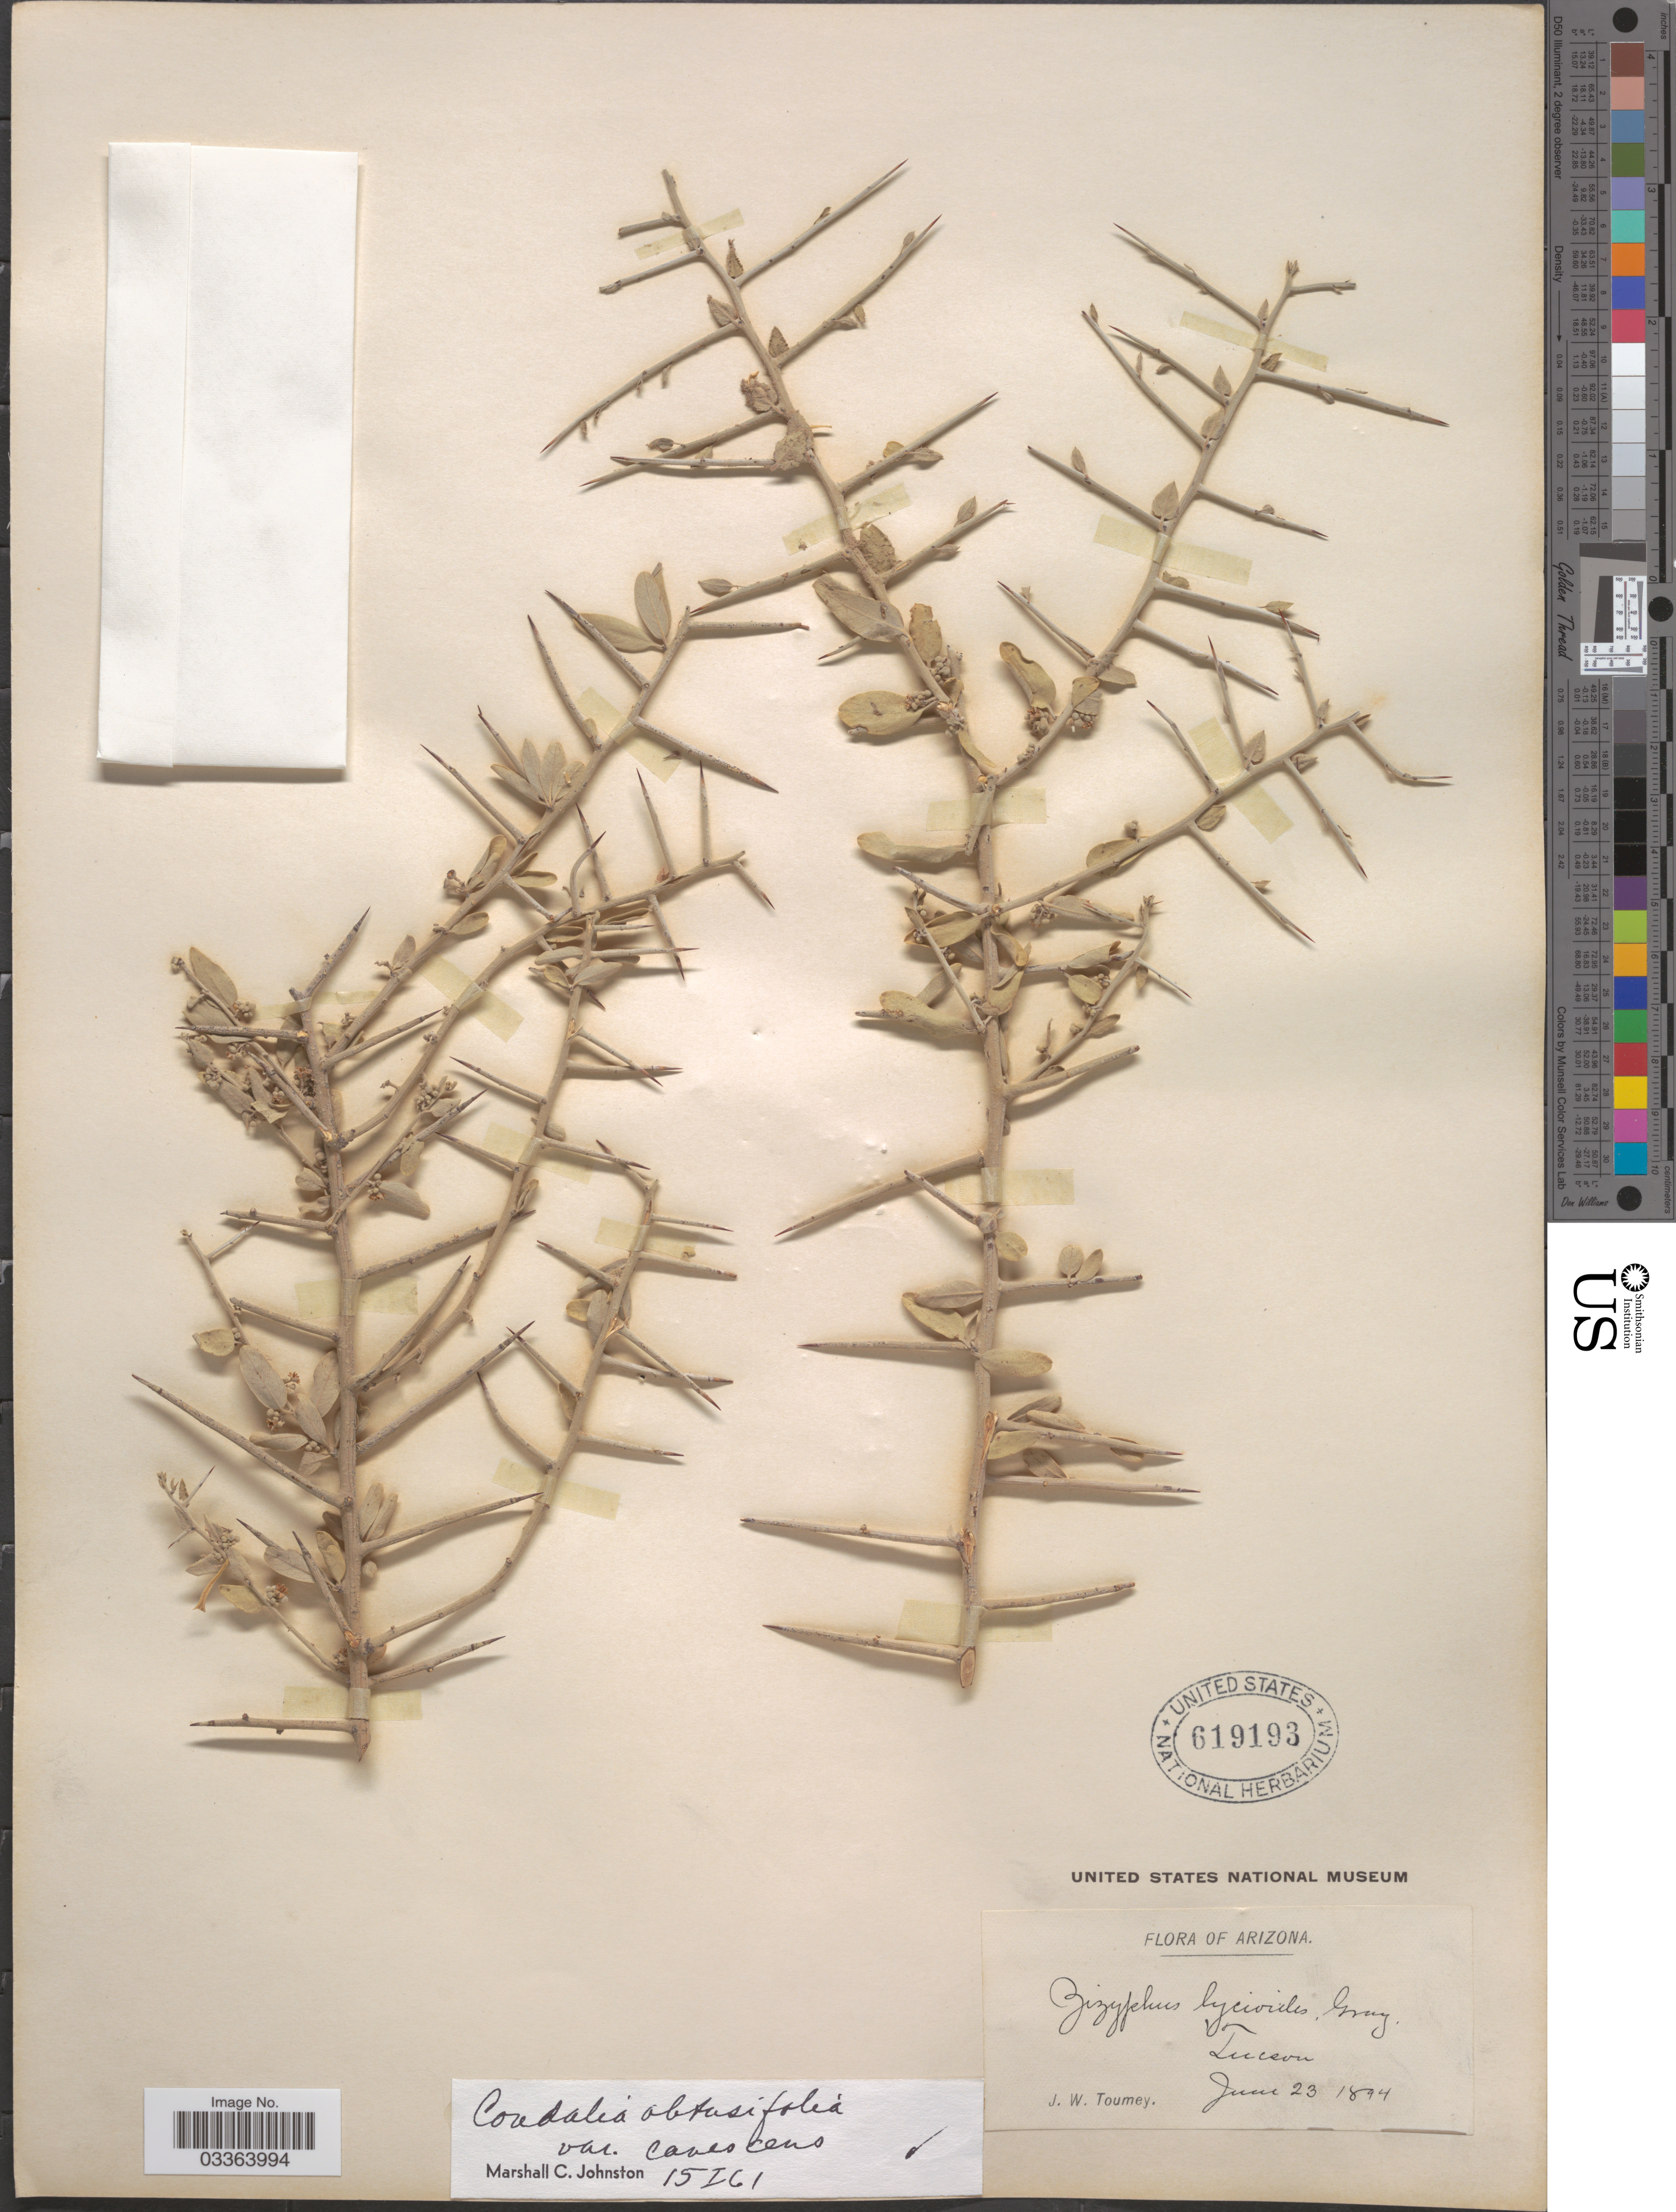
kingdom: Plantae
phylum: Tracheophyta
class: Magnoliopsida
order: Rosales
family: Rhamnaceae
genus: Sarcomphalus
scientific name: Sarcomphalus obtusifolius var. canescens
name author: (A. Gray) Hauenschild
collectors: J. W. Toumey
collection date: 1894-06-23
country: United States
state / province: Arizona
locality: Tucson.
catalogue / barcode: US 619193